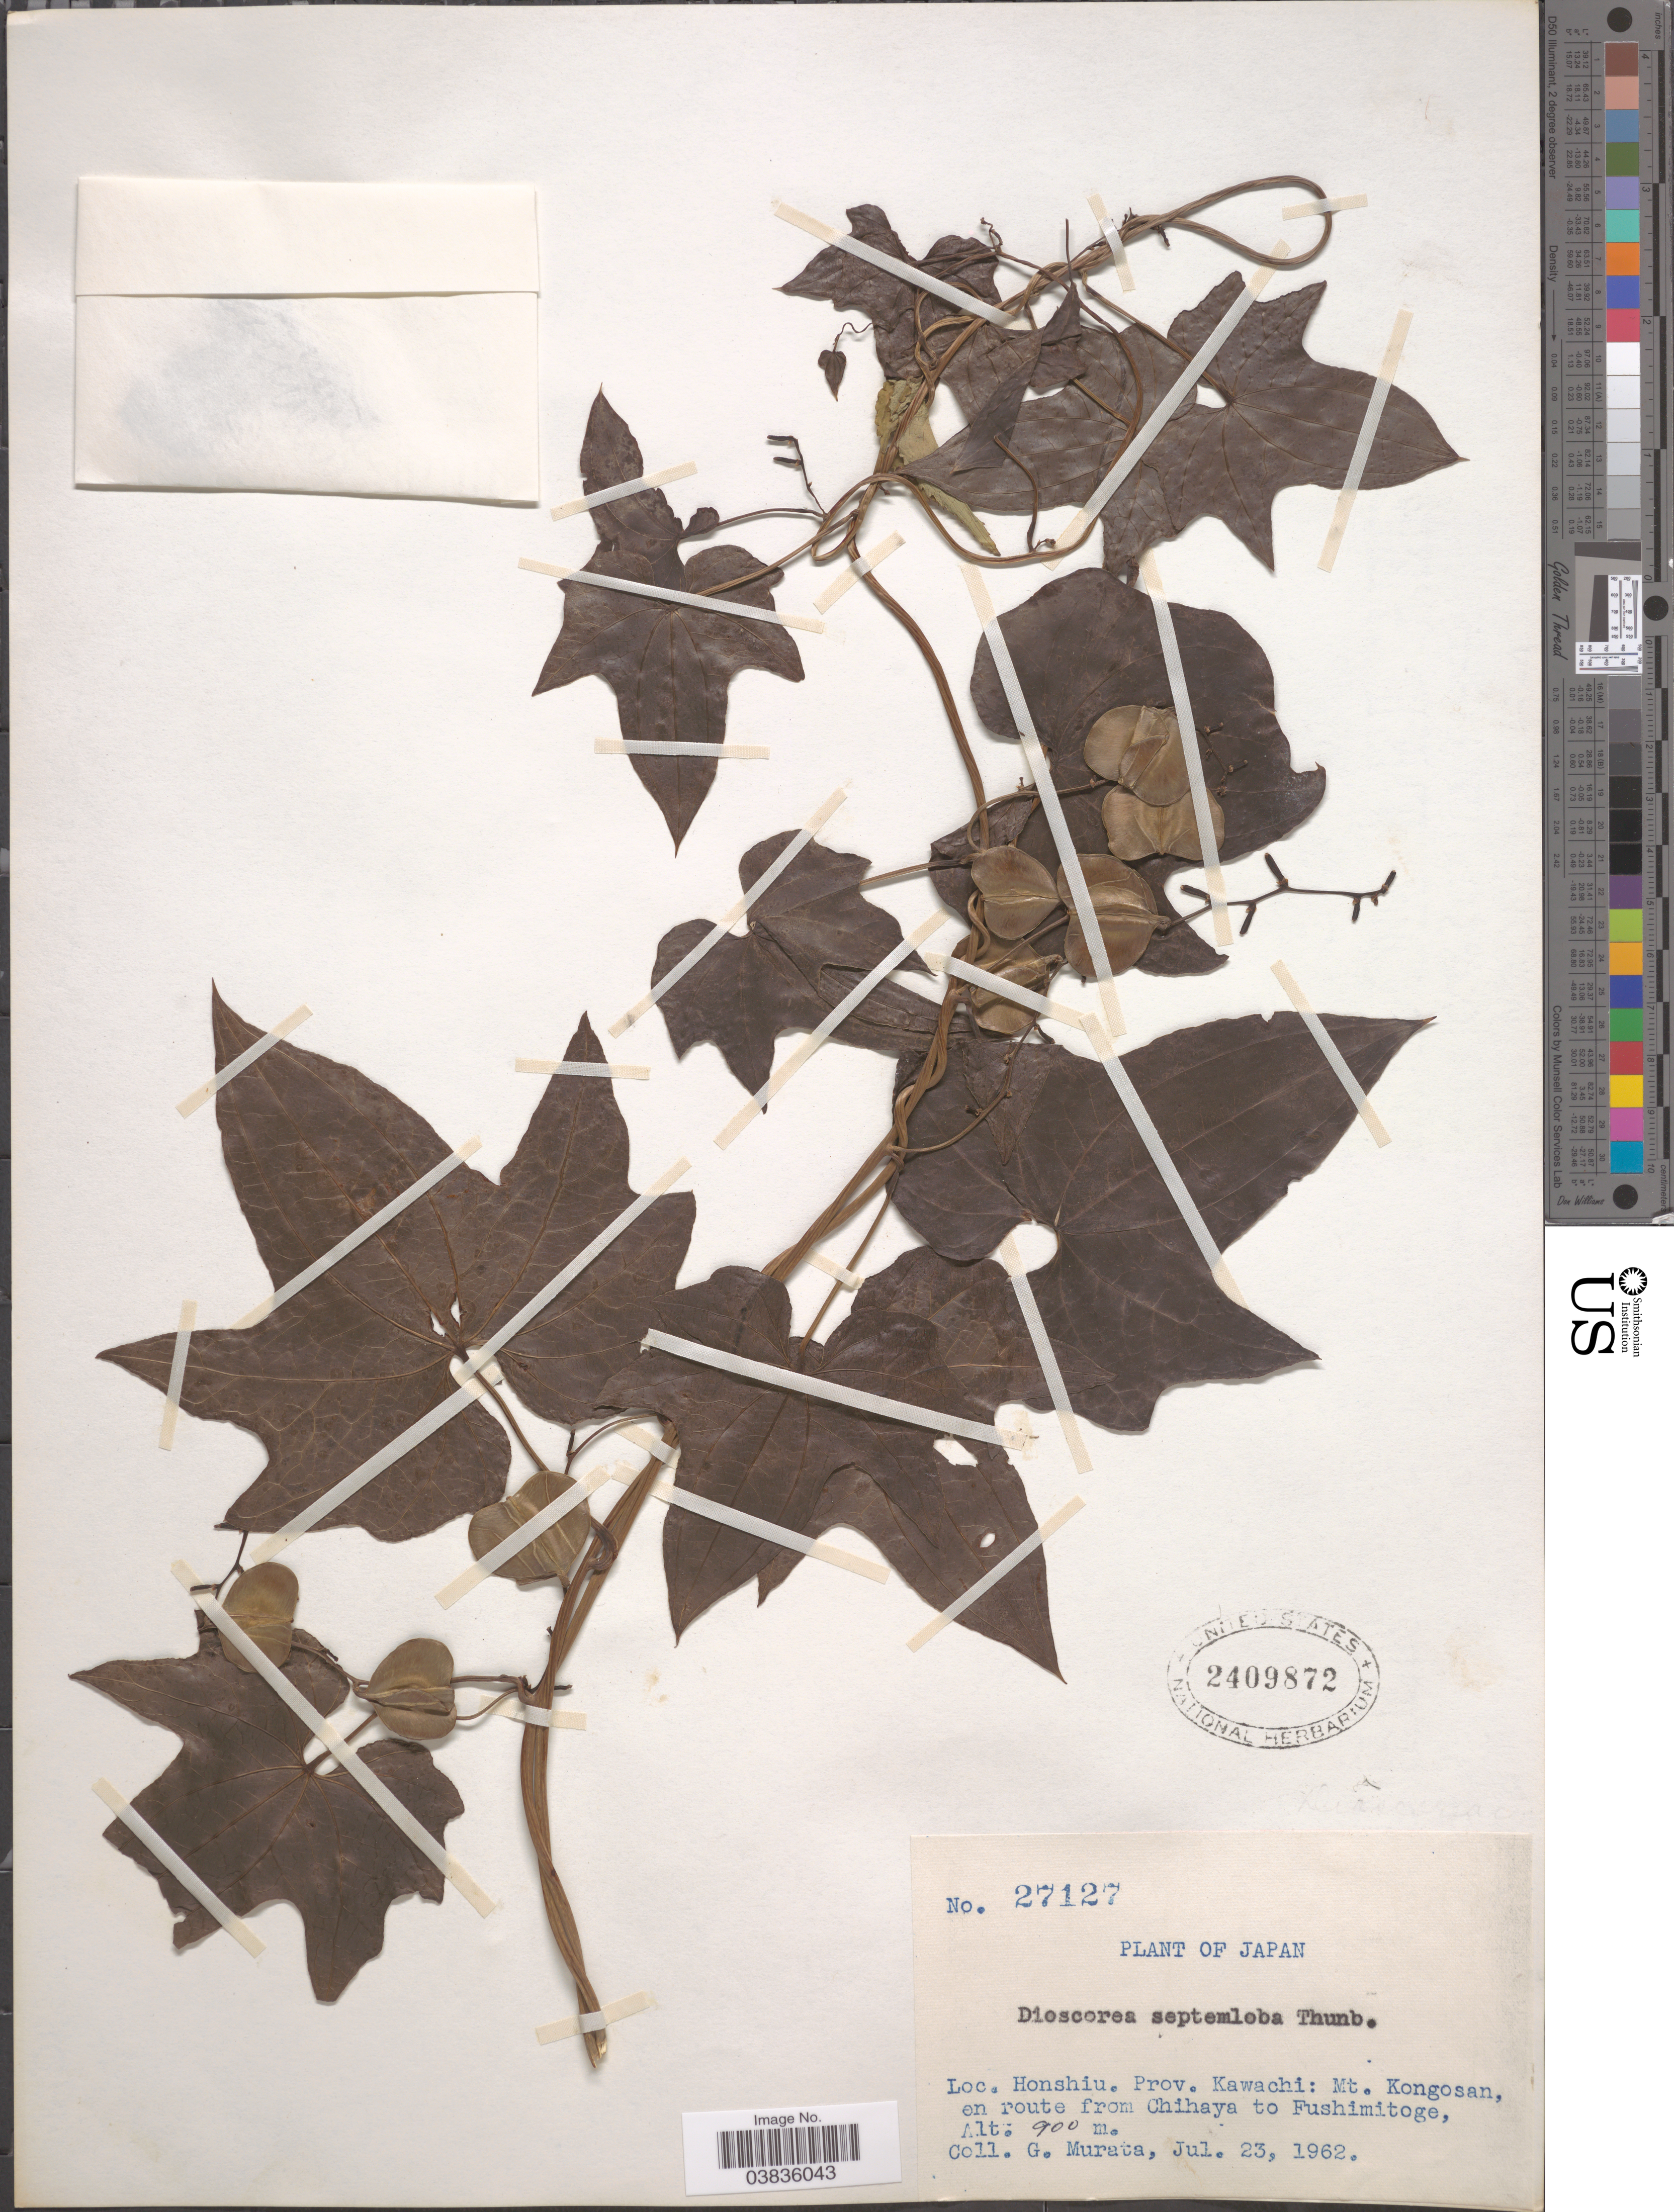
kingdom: Plantae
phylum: Tracheophyta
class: Liliopsida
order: Dioscoreales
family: Dioscoreaceae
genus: Dioscorea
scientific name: Dioscorea septemloba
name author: Thunb.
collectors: G. Murata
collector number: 27127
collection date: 1962-07-23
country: Japan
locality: Honshiu. Prov. Kawachi: Mt. Kongosan, en route from Chihaya to Fushimitoge.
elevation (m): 900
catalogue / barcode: US 2409872